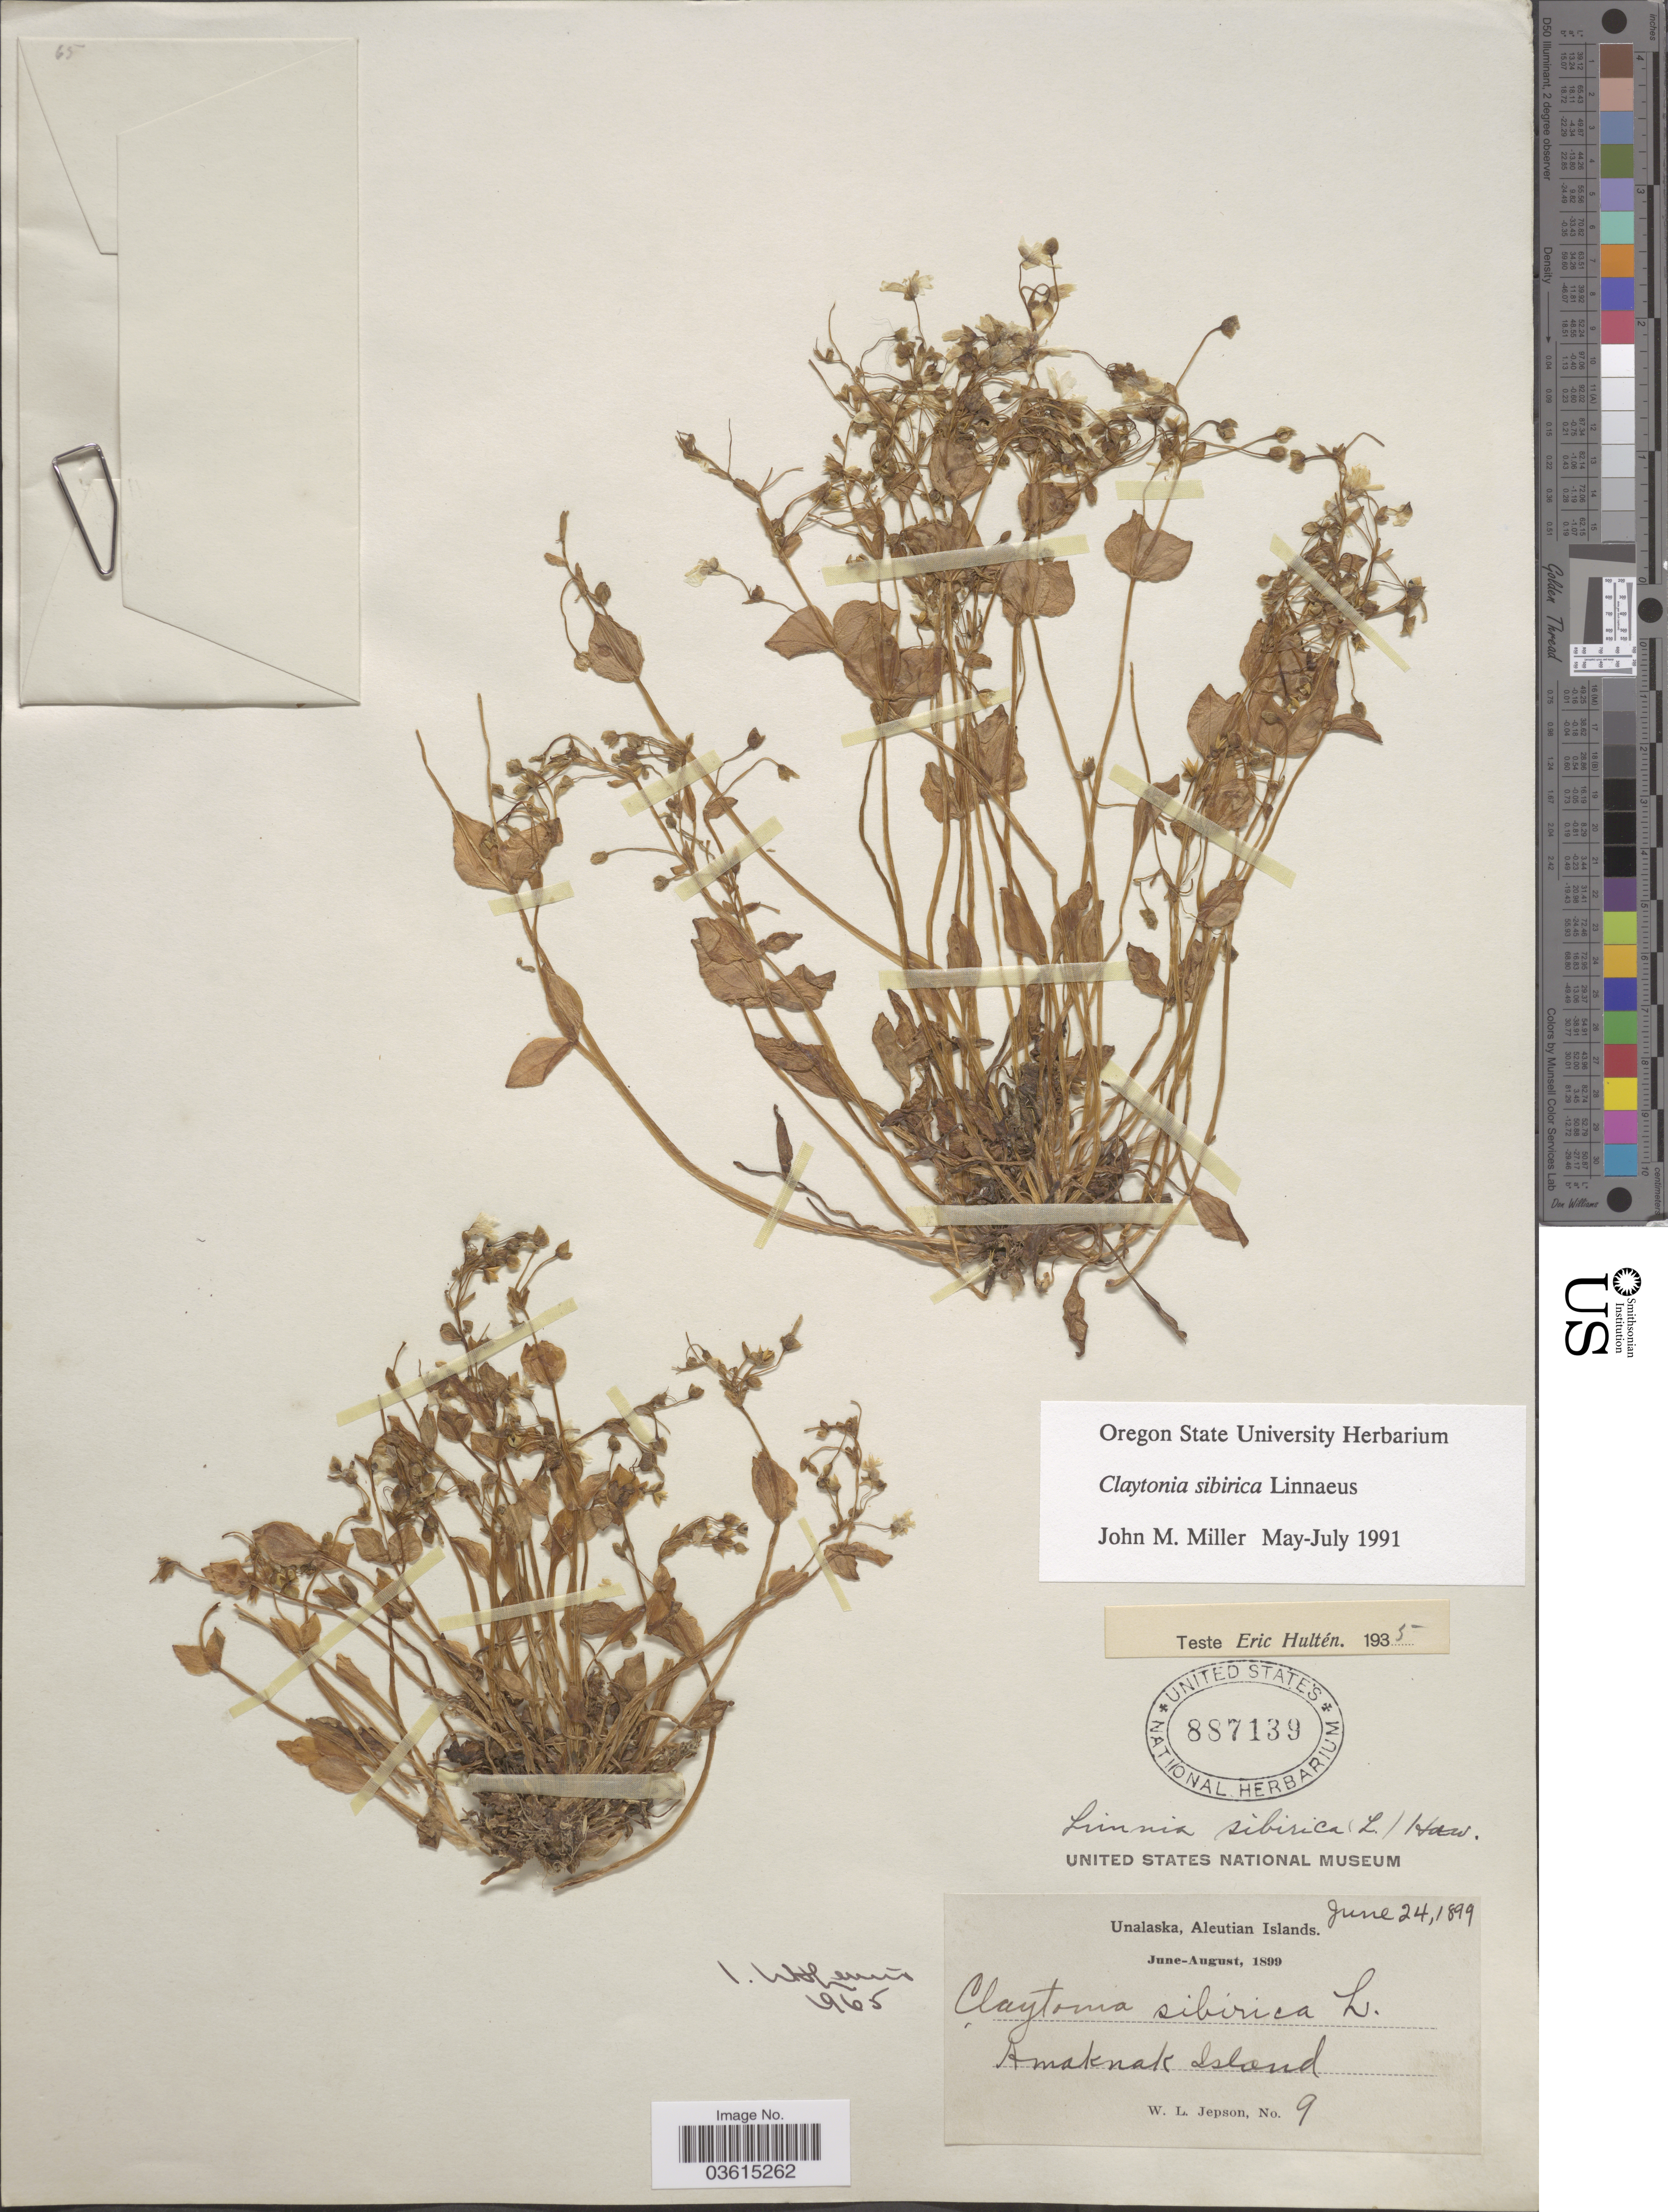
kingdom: Plantae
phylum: Tracheophyta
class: Magnoliopsida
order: Caryophyllales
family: Montiaceae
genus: Claytonia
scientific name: Claytonia sibirica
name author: L.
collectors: W. L. Jepson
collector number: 9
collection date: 1899-06-24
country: United States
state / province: Alaska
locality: Aleutian Islands. Amaknak Island.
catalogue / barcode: US 887139